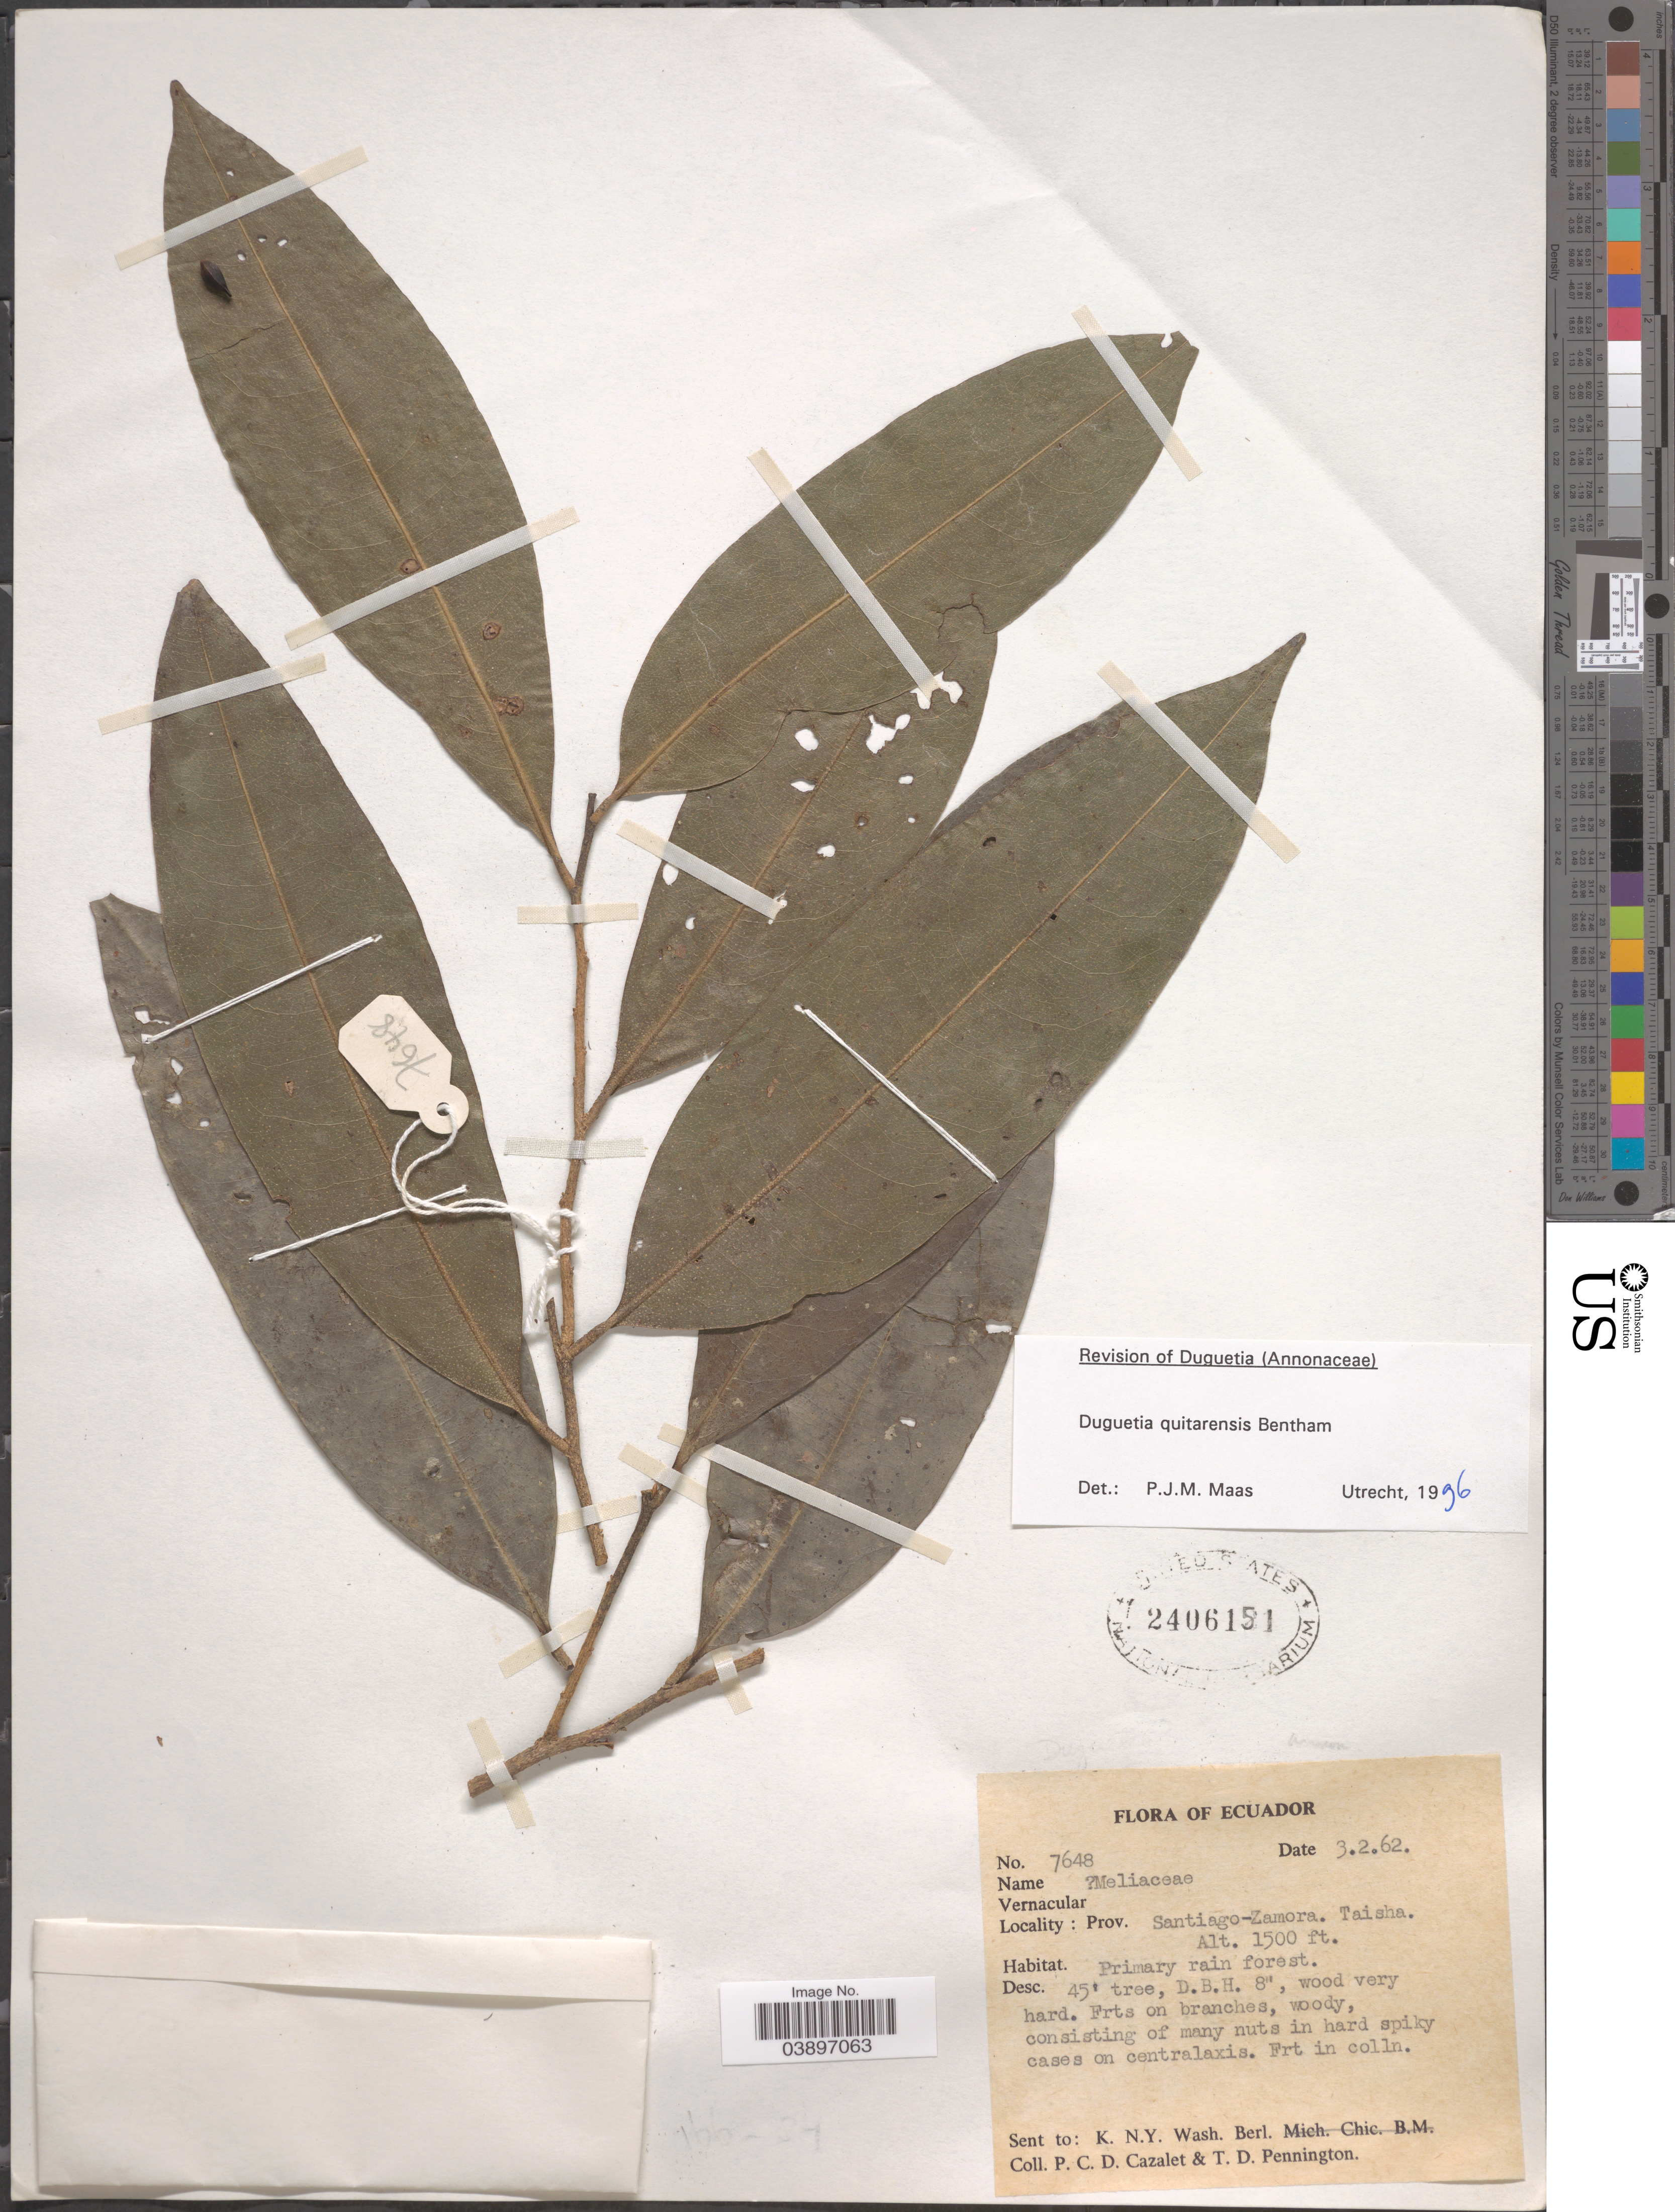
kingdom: Plantae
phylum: Tracheophyta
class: Magnoliopsida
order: Magnoliales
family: Annonaceae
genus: Duguetia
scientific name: Duguetia quitarensis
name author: Benth.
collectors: P. C. D. Cazalet & T. D. Pennington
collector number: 7648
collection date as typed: Transcribed d/m/y: 3/2/62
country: Ecuador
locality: Prov. Santiago-Zamora. Taisha.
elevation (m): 457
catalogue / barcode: US 2406151